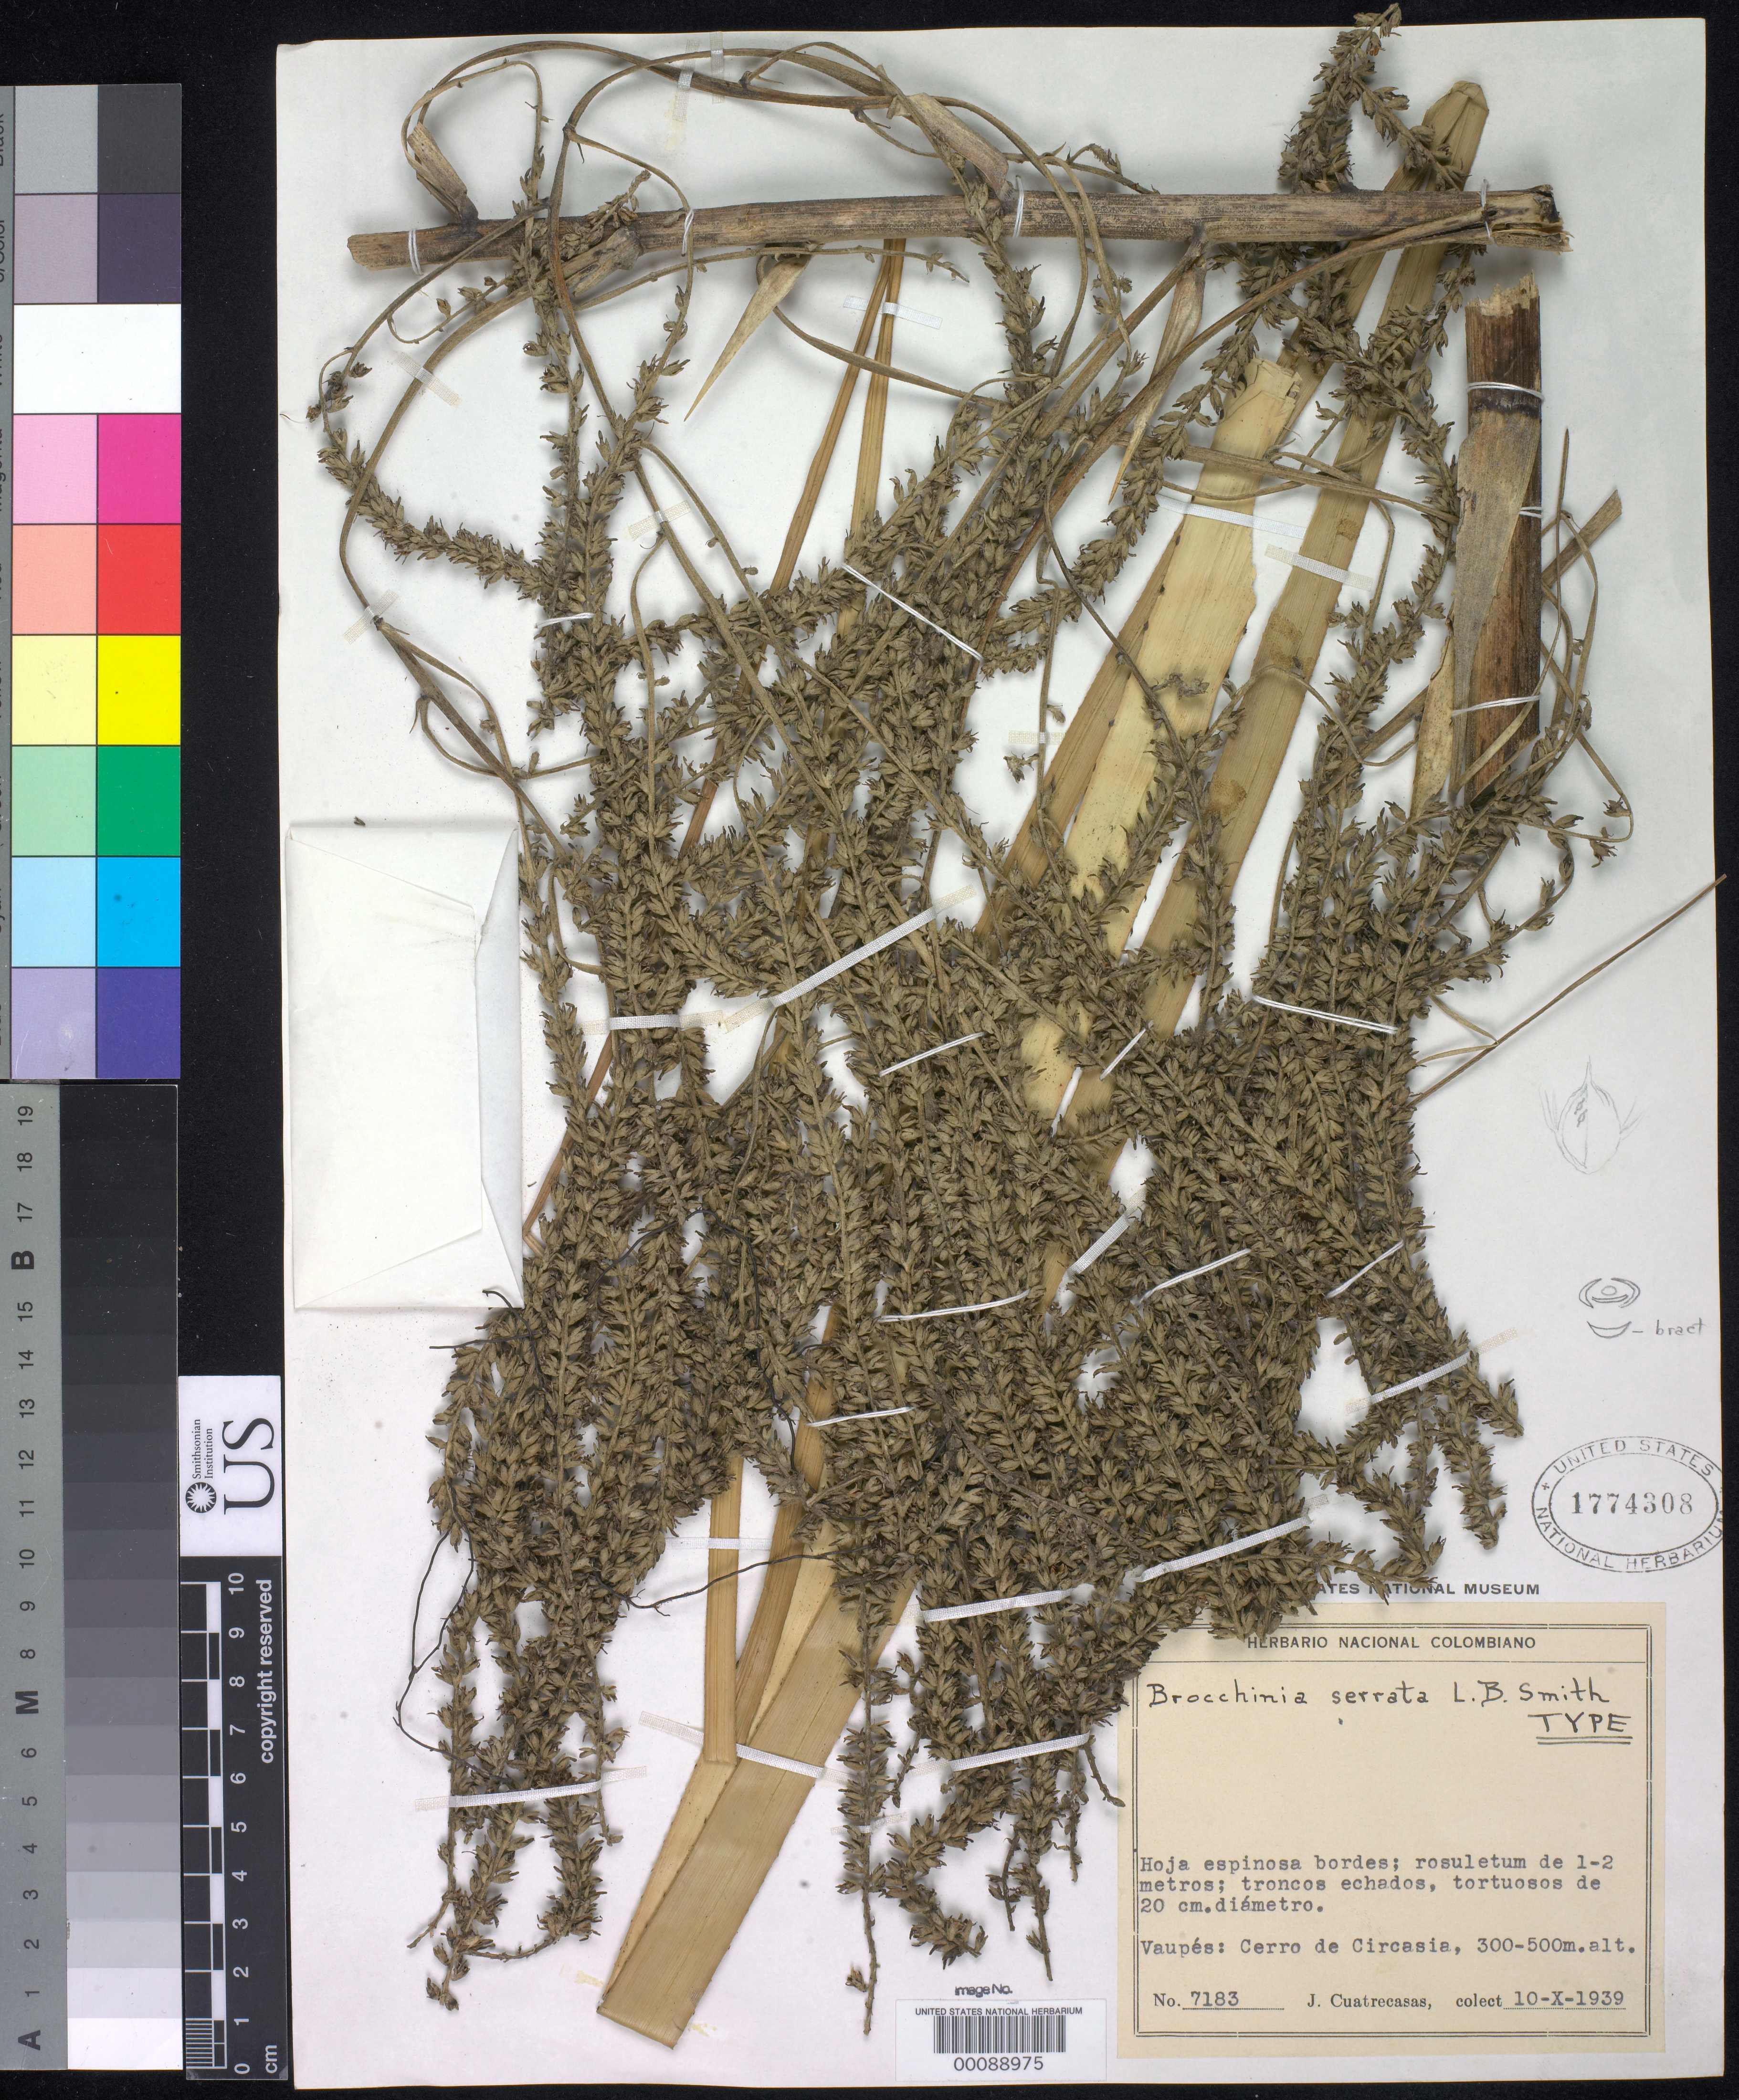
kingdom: Plantae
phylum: Tracheophyta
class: Liliopsida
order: Poales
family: Bromeliaceae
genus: Brocchinia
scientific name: Brocchinia serrata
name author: L.B. Sm.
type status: Holotype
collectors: J. Cuatrecasas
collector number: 7183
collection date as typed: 10 Oct 1939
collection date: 1939-10-10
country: Colombia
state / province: Vaupés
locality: Cerro de Circasia.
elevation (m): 300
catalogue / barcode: US 1774308